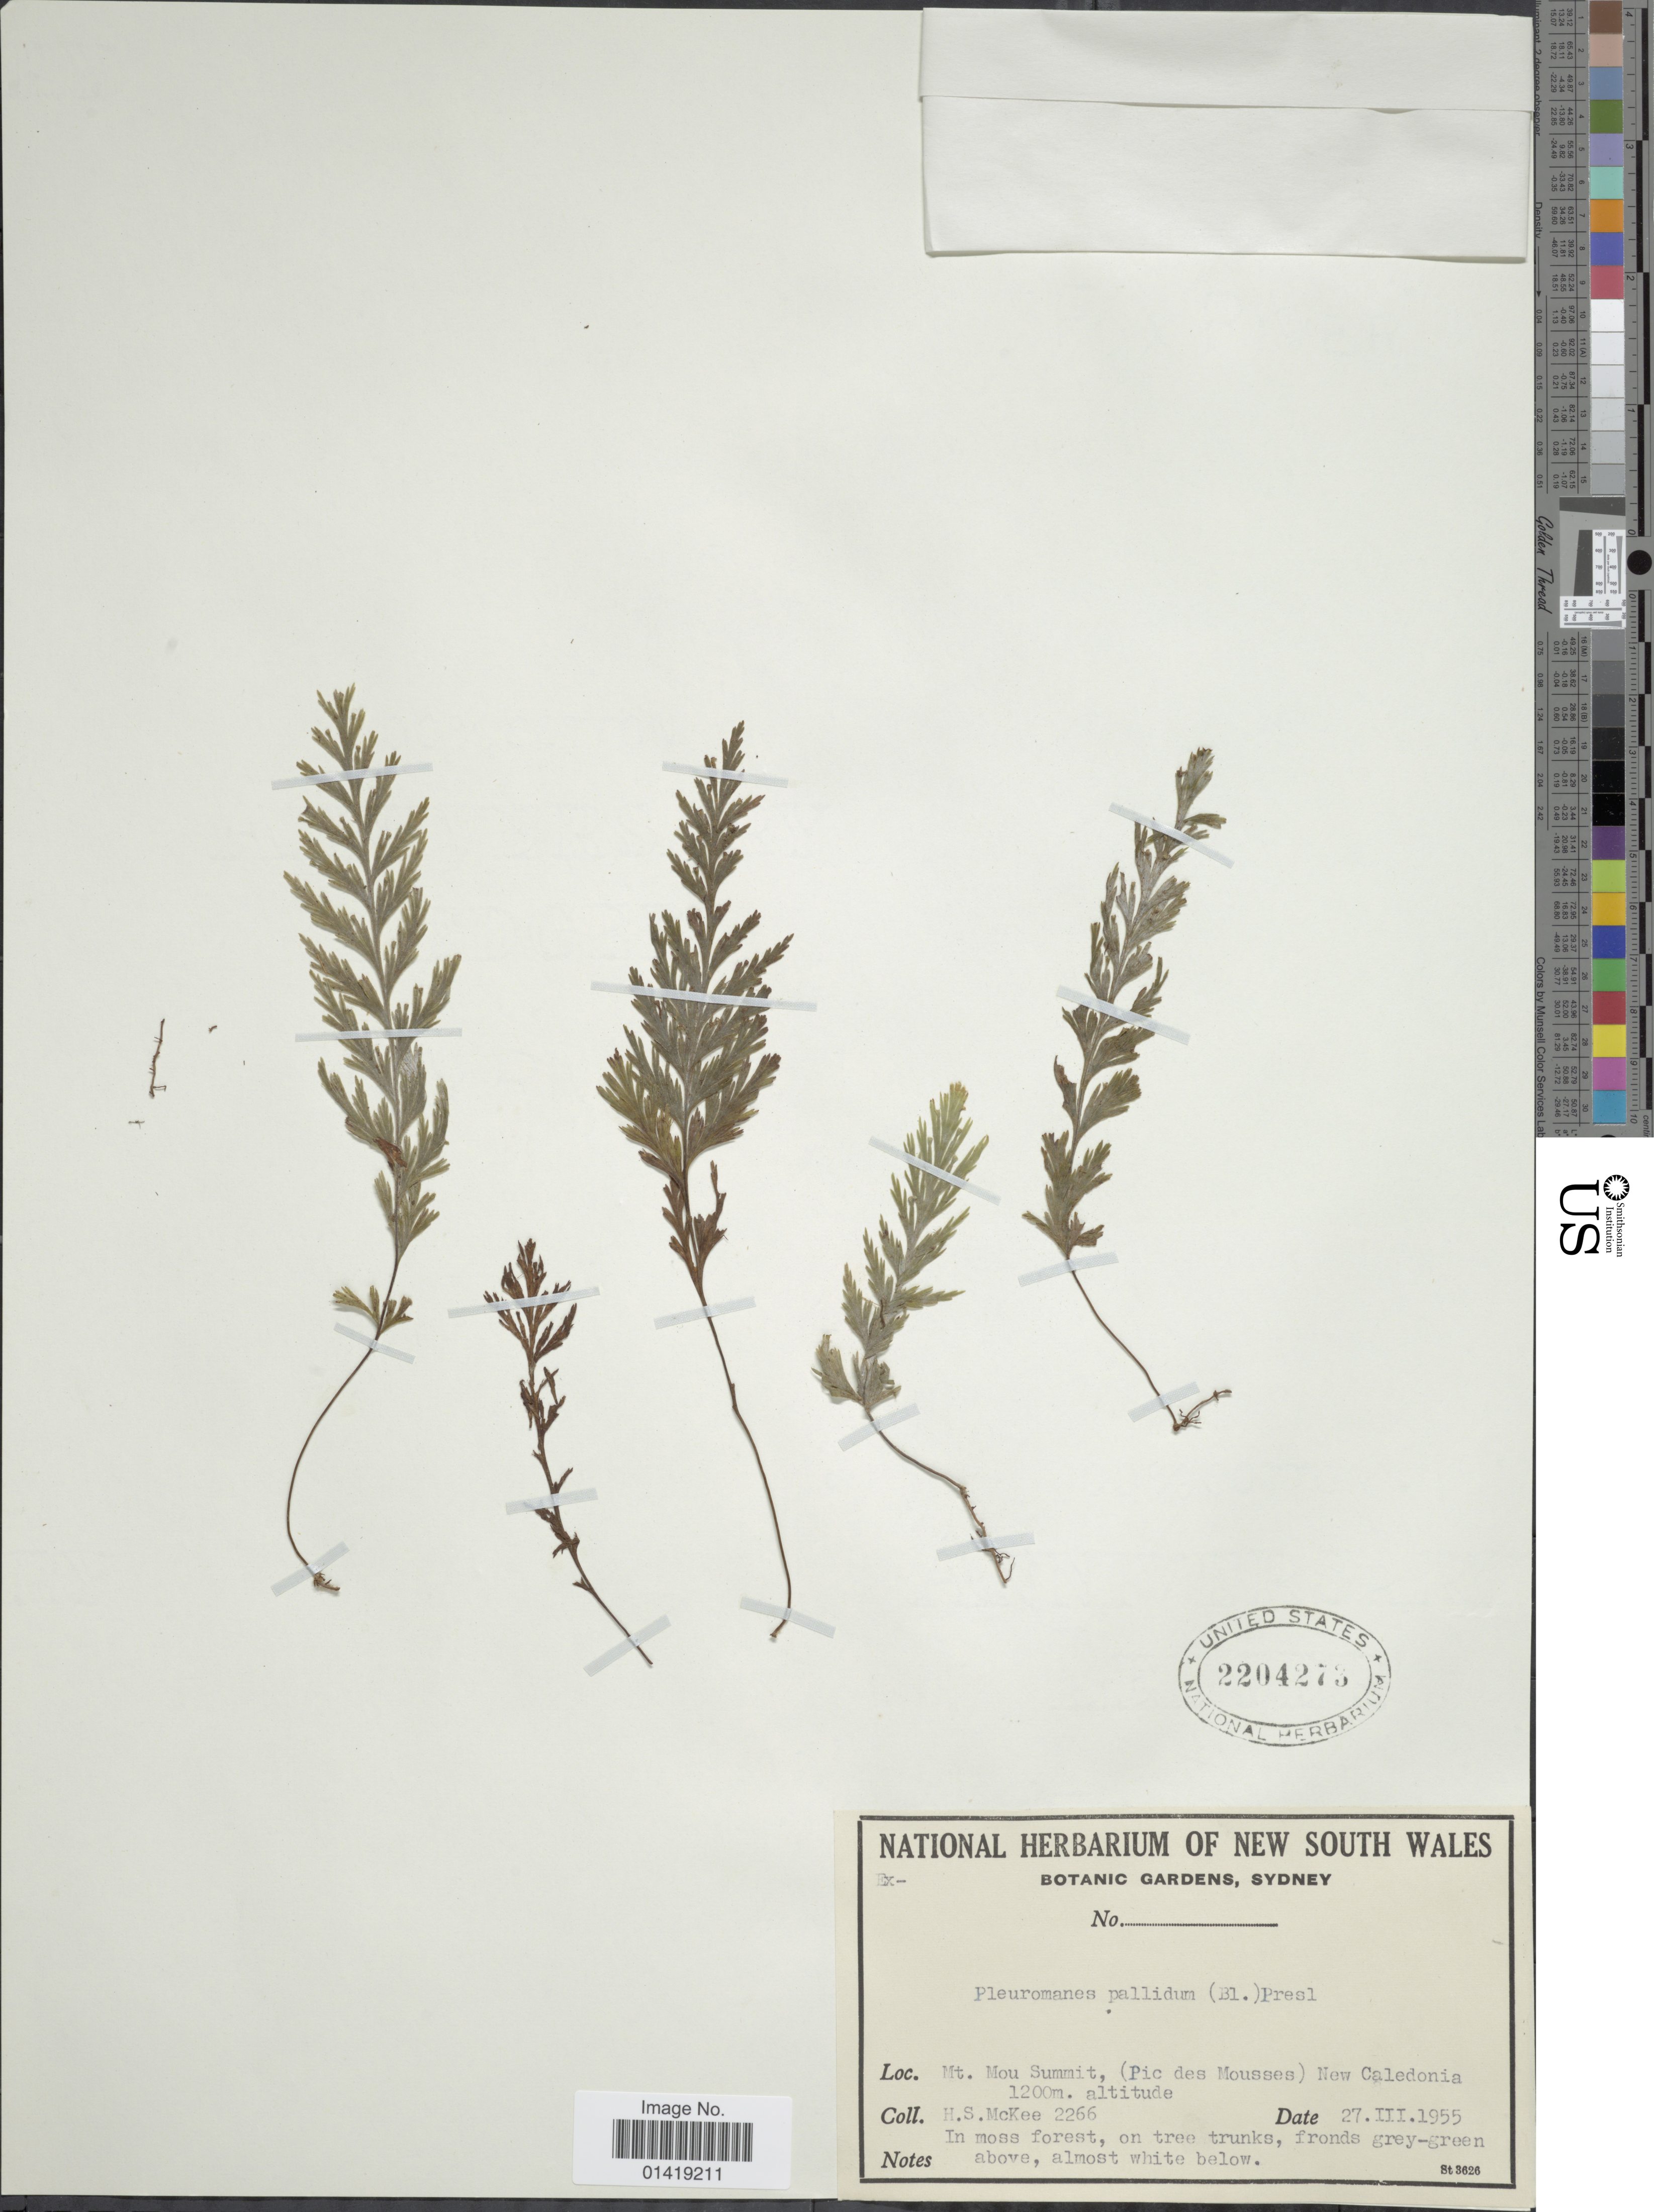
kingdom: Plantae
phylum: Tracheophyta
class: Polypodiopsida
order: Hymenophyllales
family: Hymenophyllaceae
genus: Hymenophyllum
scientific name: Hymenophyllum pallidum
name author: (Blume) Ebihara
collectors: H. S. McKee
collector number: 2266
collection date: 1955-03-27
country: New Caledonia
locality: Mt.Mou summit, Pic des Mousses New Caledonia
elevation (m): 1200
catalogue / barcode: US 2204273